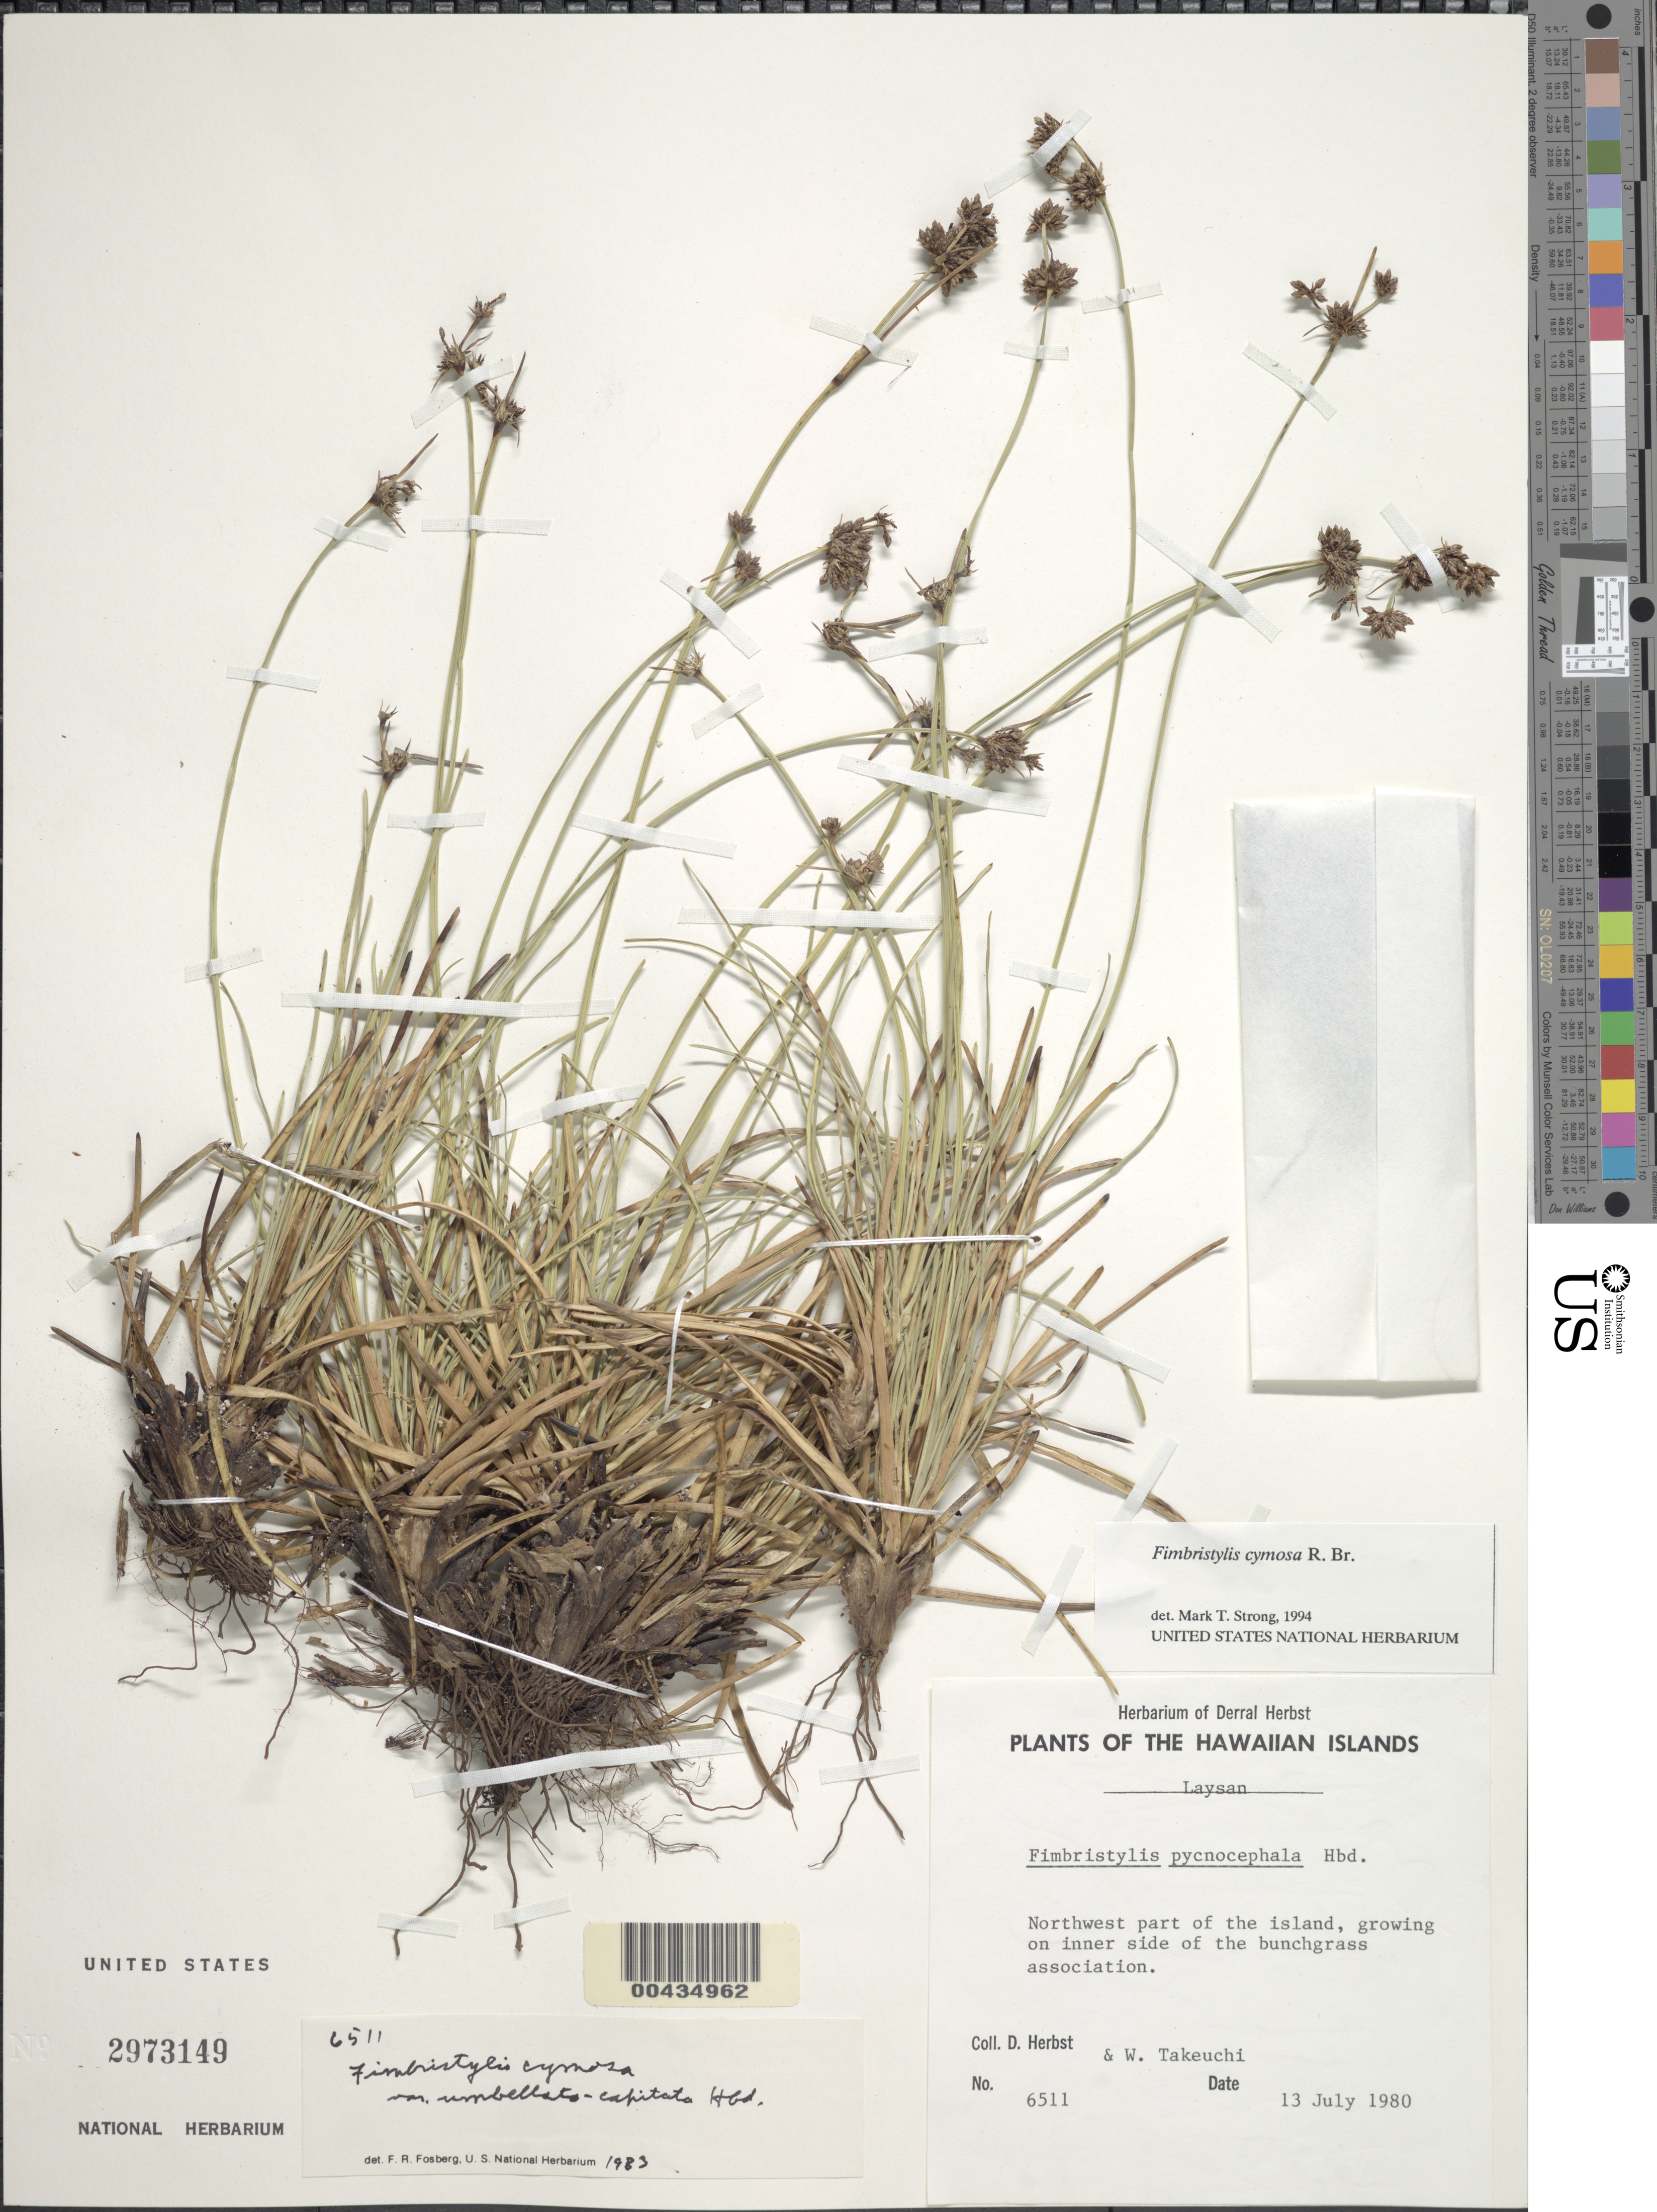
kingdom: Plantae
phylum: Tracheophyta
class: Liliopsida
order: Poales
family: Cyperaceae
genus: Fimbristylis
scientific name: Fimbristylis cymosa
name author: R. Br.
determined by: Strong, M. T., (US), Smithsonian Institution - National Museum of Natural History (UNITED STATES)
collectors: D. R. Herbst & W. N. Takeuchi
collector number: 6511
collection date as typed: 13 Jul 1980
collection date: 1980-07-13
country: United States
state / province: Hawaii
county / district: Honolulu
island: Laysan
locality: Northwest part of the island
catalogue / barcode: US 2973149